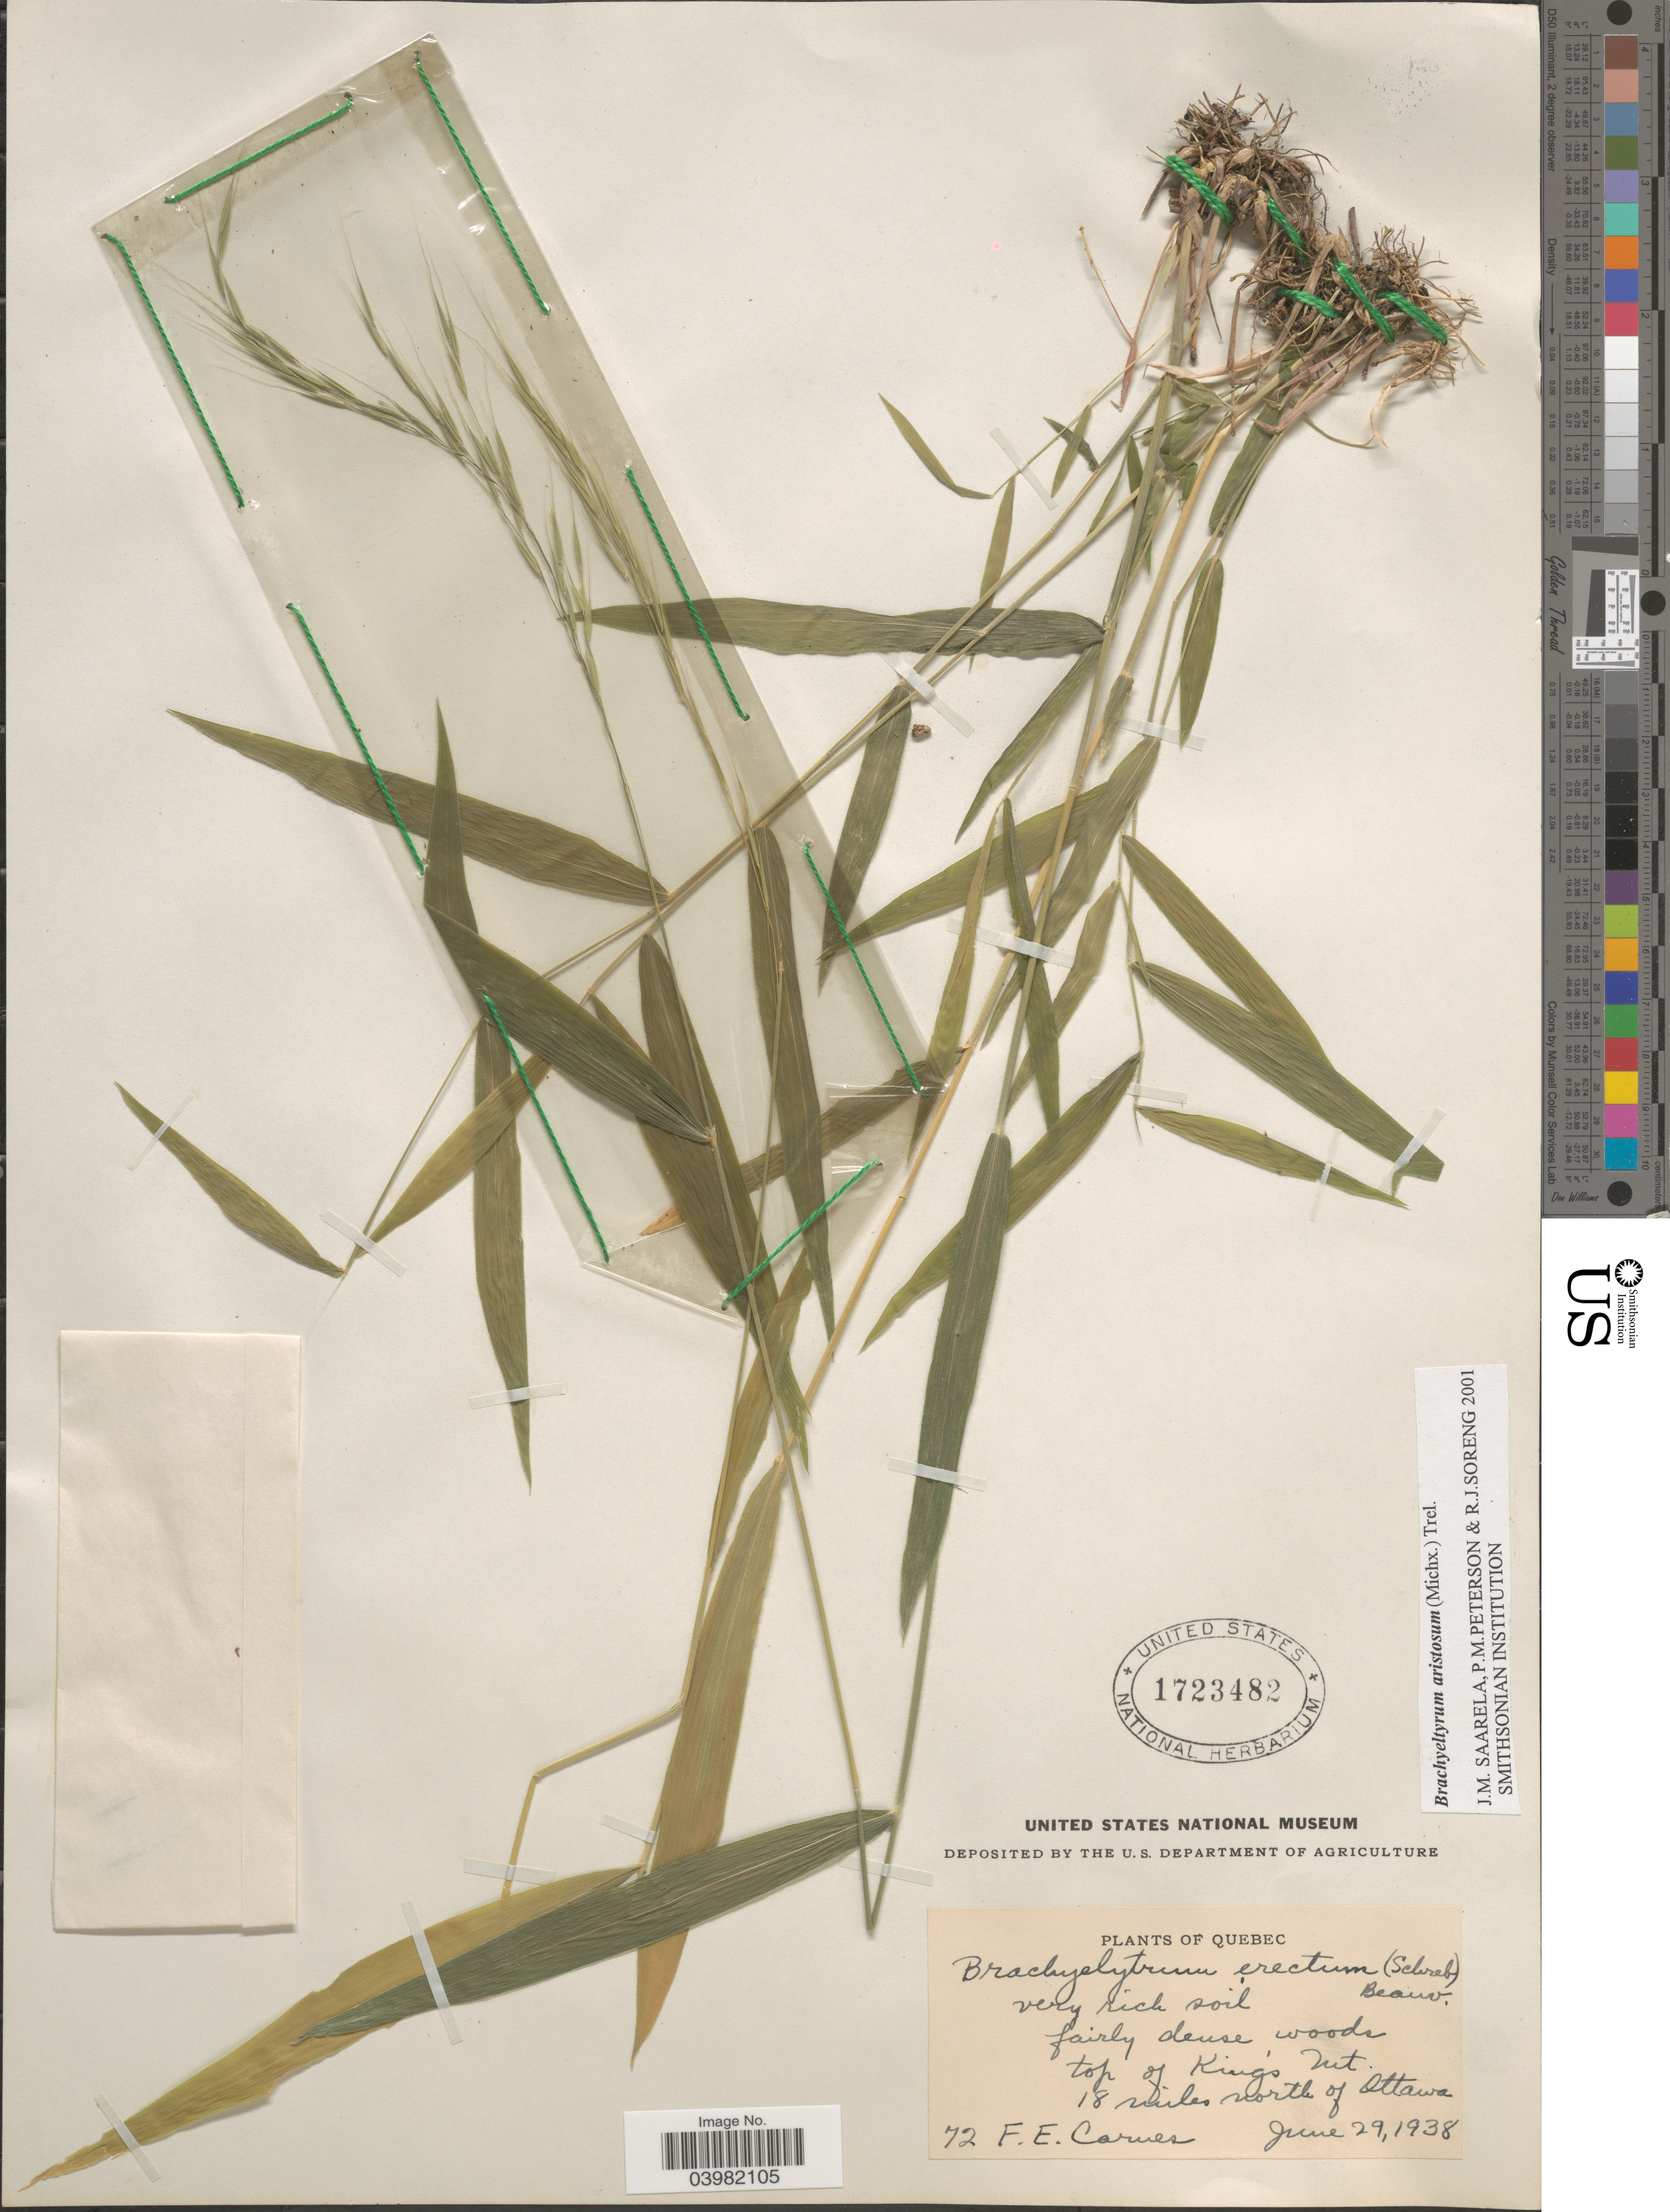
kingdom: Plantae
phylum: Tracheophyta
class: Liliopsida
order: Poales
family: Poaceae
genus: Brachyelytrum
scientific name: Brachyelytrum aristosum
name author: (Michx.) P. Beauv. ex Trel.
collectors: F. Carnes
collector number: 72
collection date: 1938-06-29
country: Canada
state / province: Quebec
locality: Top of King's Mt. 18 miles north of Ottawa.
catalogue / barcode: US 1723482